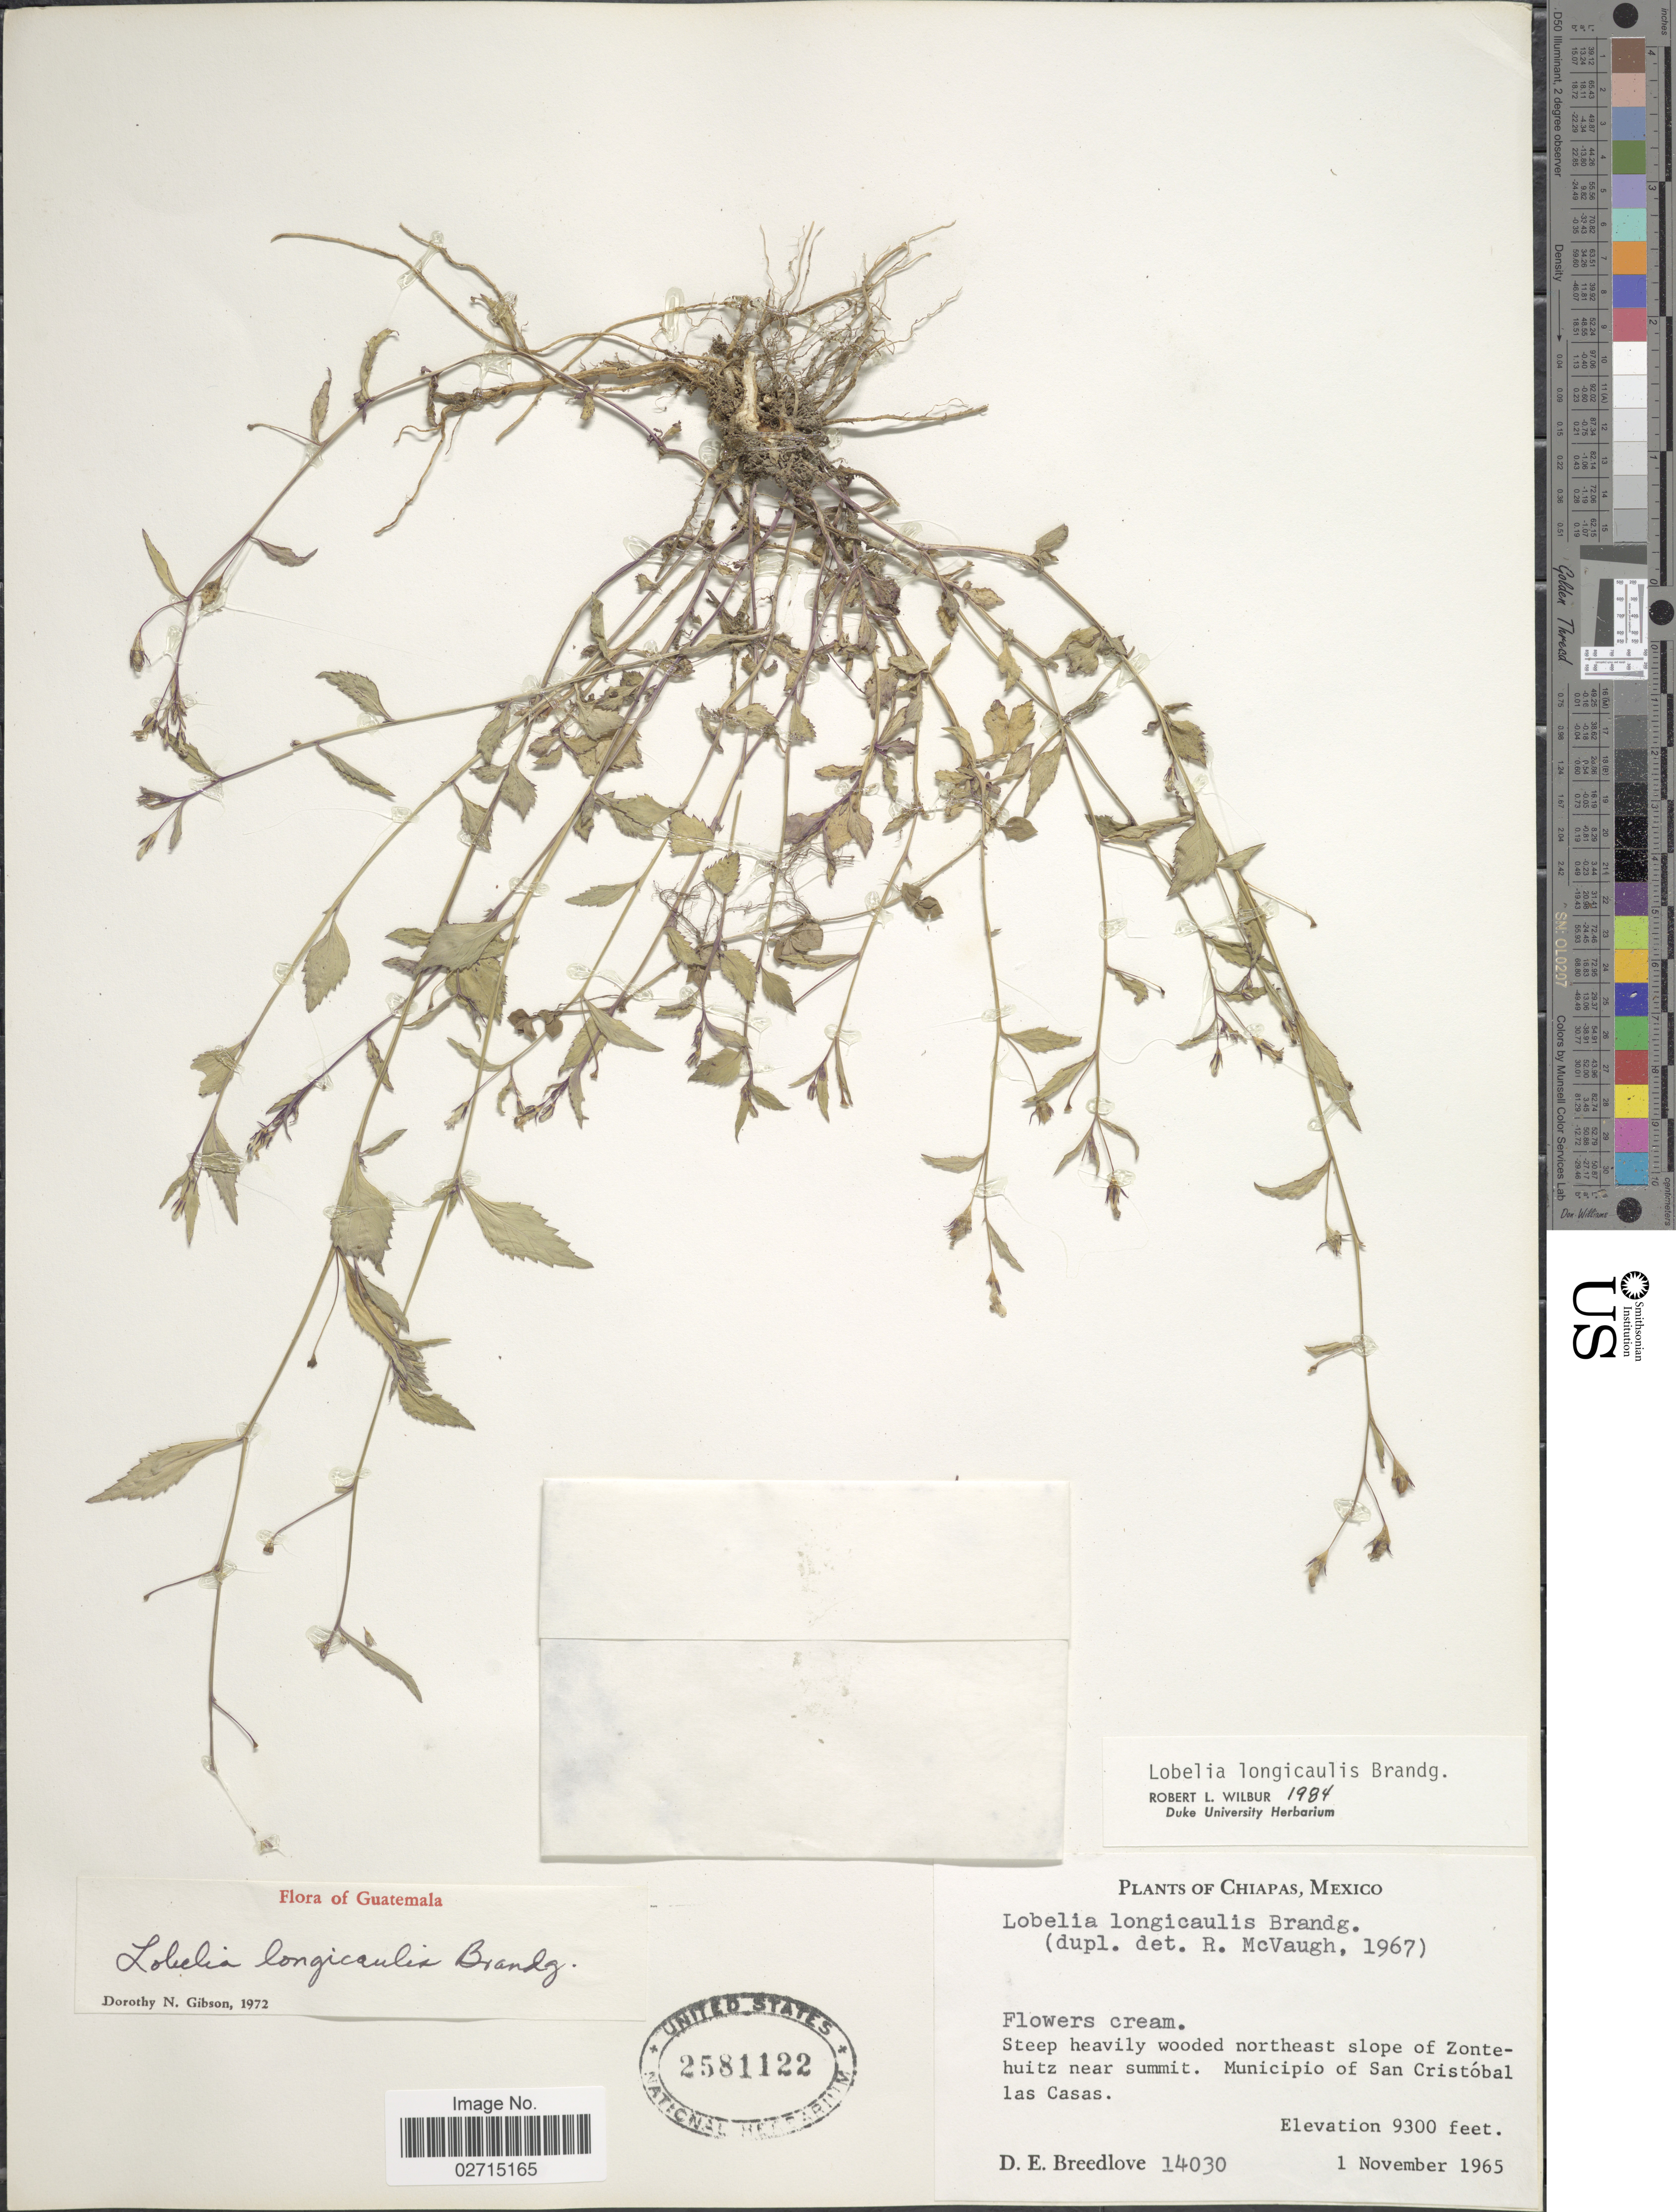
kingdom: Plantae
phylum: Tracheophyta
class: Magnoliopsida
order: Asterales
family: Campanulaceae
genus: Lobelia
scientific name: Lobelia longicaulis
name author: Brandegee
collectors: D. E. Breedlove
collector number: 14030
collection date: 1965-11-01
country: Mexico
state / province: Chiapas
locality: Steep heavily wooded northeast slope of Zontehuitz near summi. Municipio of San Cristóbal las Casas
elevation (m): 2835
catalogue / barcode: US 2581122